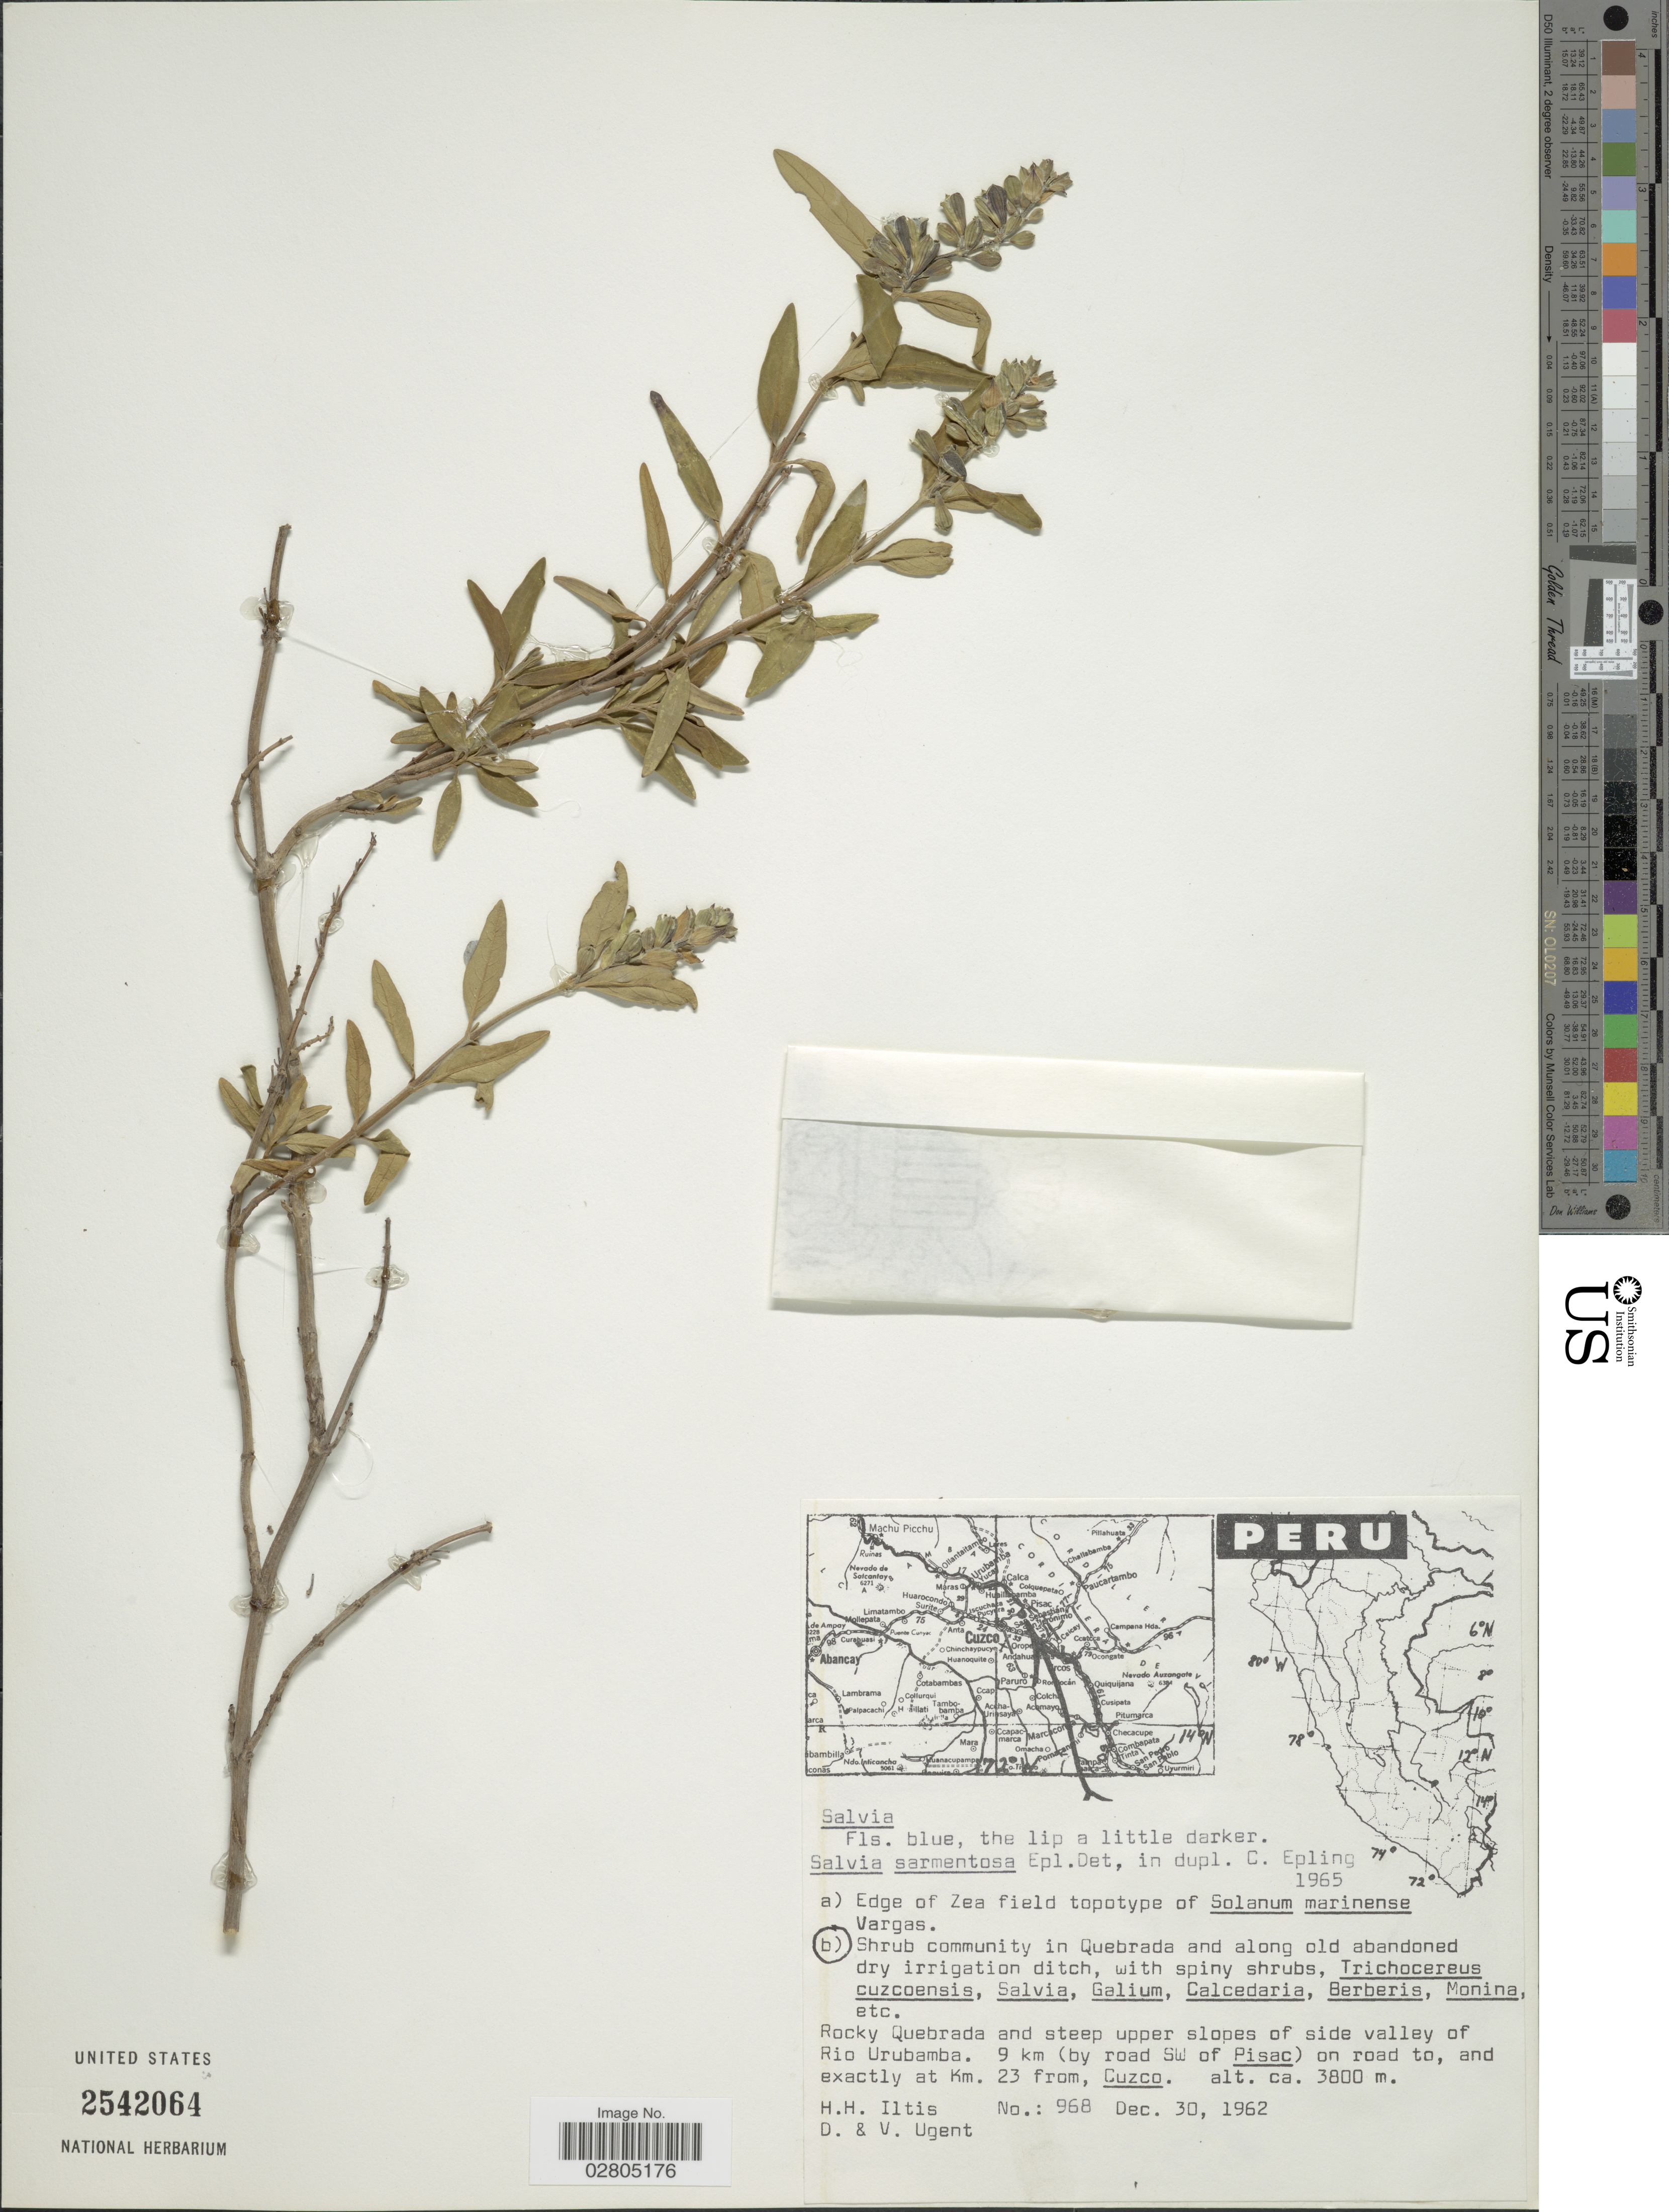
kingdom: Plantae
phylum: Tracheophyta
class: Magnoliopsida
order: Lamiales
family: Lamiaceae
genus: Salvia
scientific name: Salvia sarmentosa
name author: Epling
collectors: H. H. Iltis, D. Ugent & V. Ugent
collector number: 968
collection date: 1962-12-30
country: Peru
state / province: Cusco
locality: Rocky Quebrada and steep upper slopes of side valley of Rio Urubamba, 9 km (by road SW of Pisac) on road to, and exactly at Km. 23 from, Cuzco.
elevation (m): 3800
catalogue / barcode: US 2542064